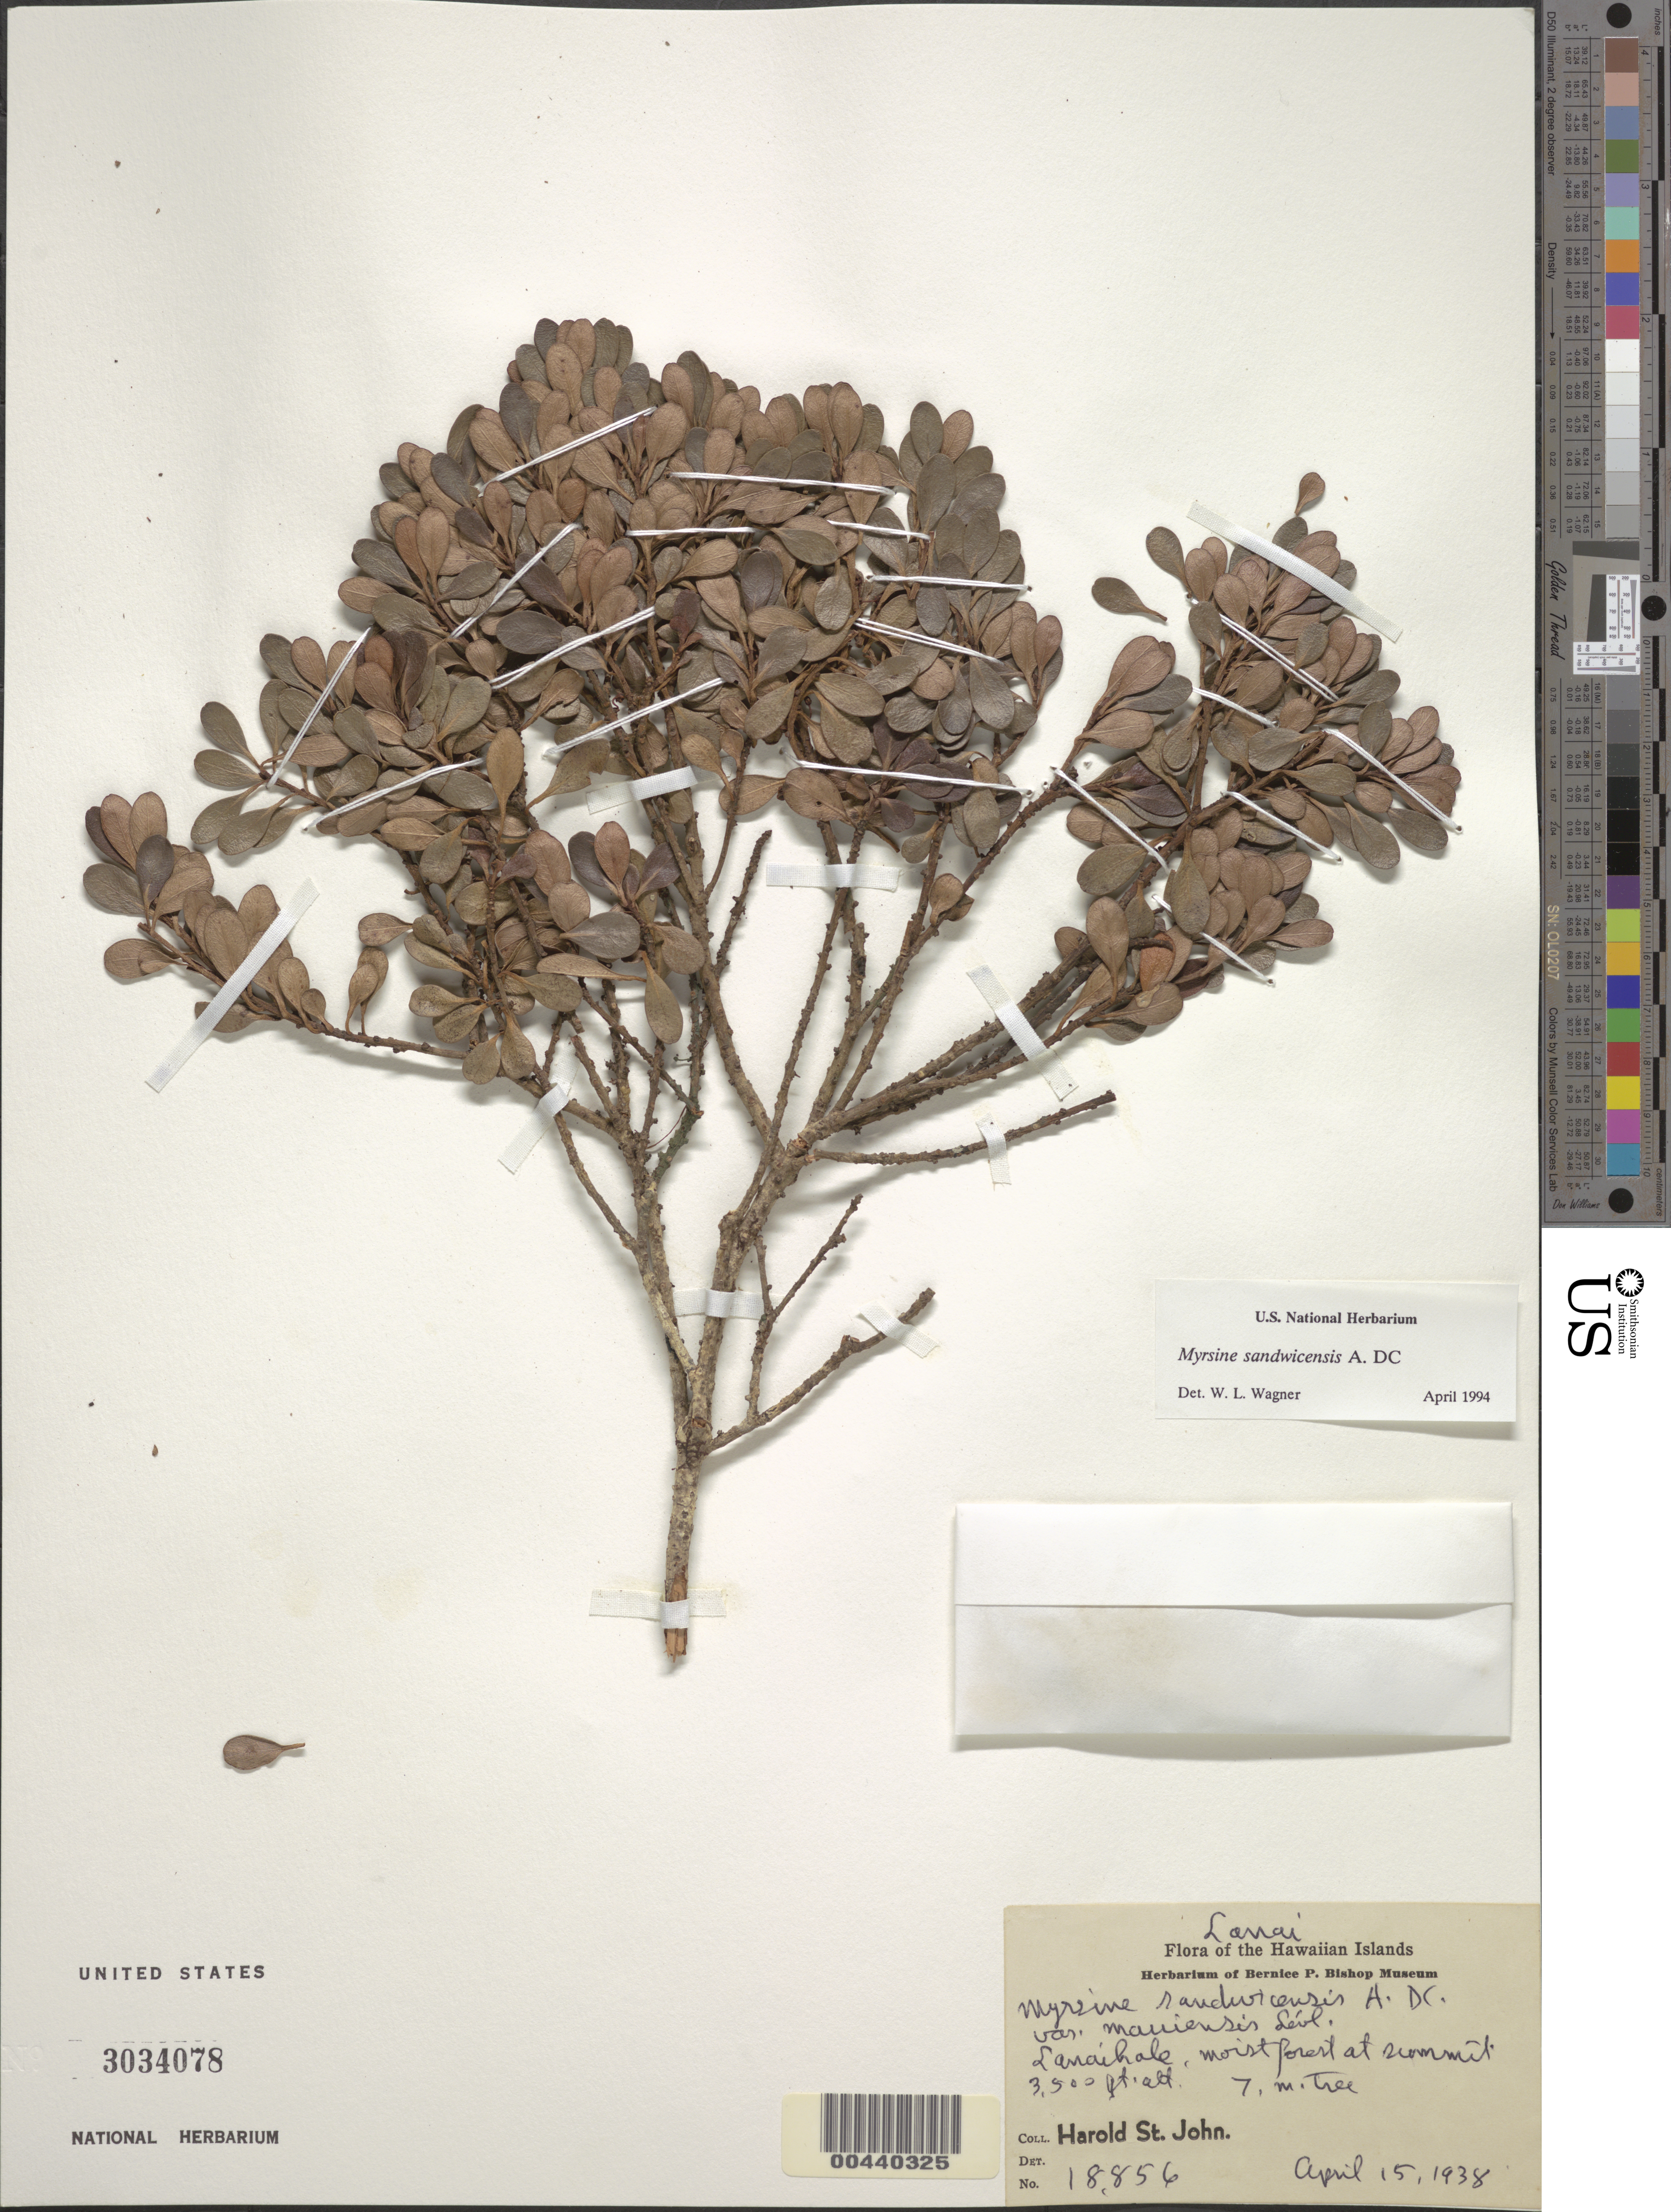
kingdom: Plantae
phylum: Tracheophyta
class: Magnoliopsida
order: Ericales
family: Primulaceae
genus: Myrsine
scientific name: Myrsine sandwicensis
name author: A. DC.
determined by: Wagner, W. L., (BOT), Smithsonian Institution - National Museum of Natural History (UNITED STATES)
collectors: H. St. John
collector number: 18856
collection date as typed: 15 Apr 1938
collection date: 1938-04-15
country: United States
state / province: Hawaii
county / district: Maui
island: Lana'i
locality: Lanaihale, forest at summit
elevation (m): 1067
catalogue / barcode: US 3034078